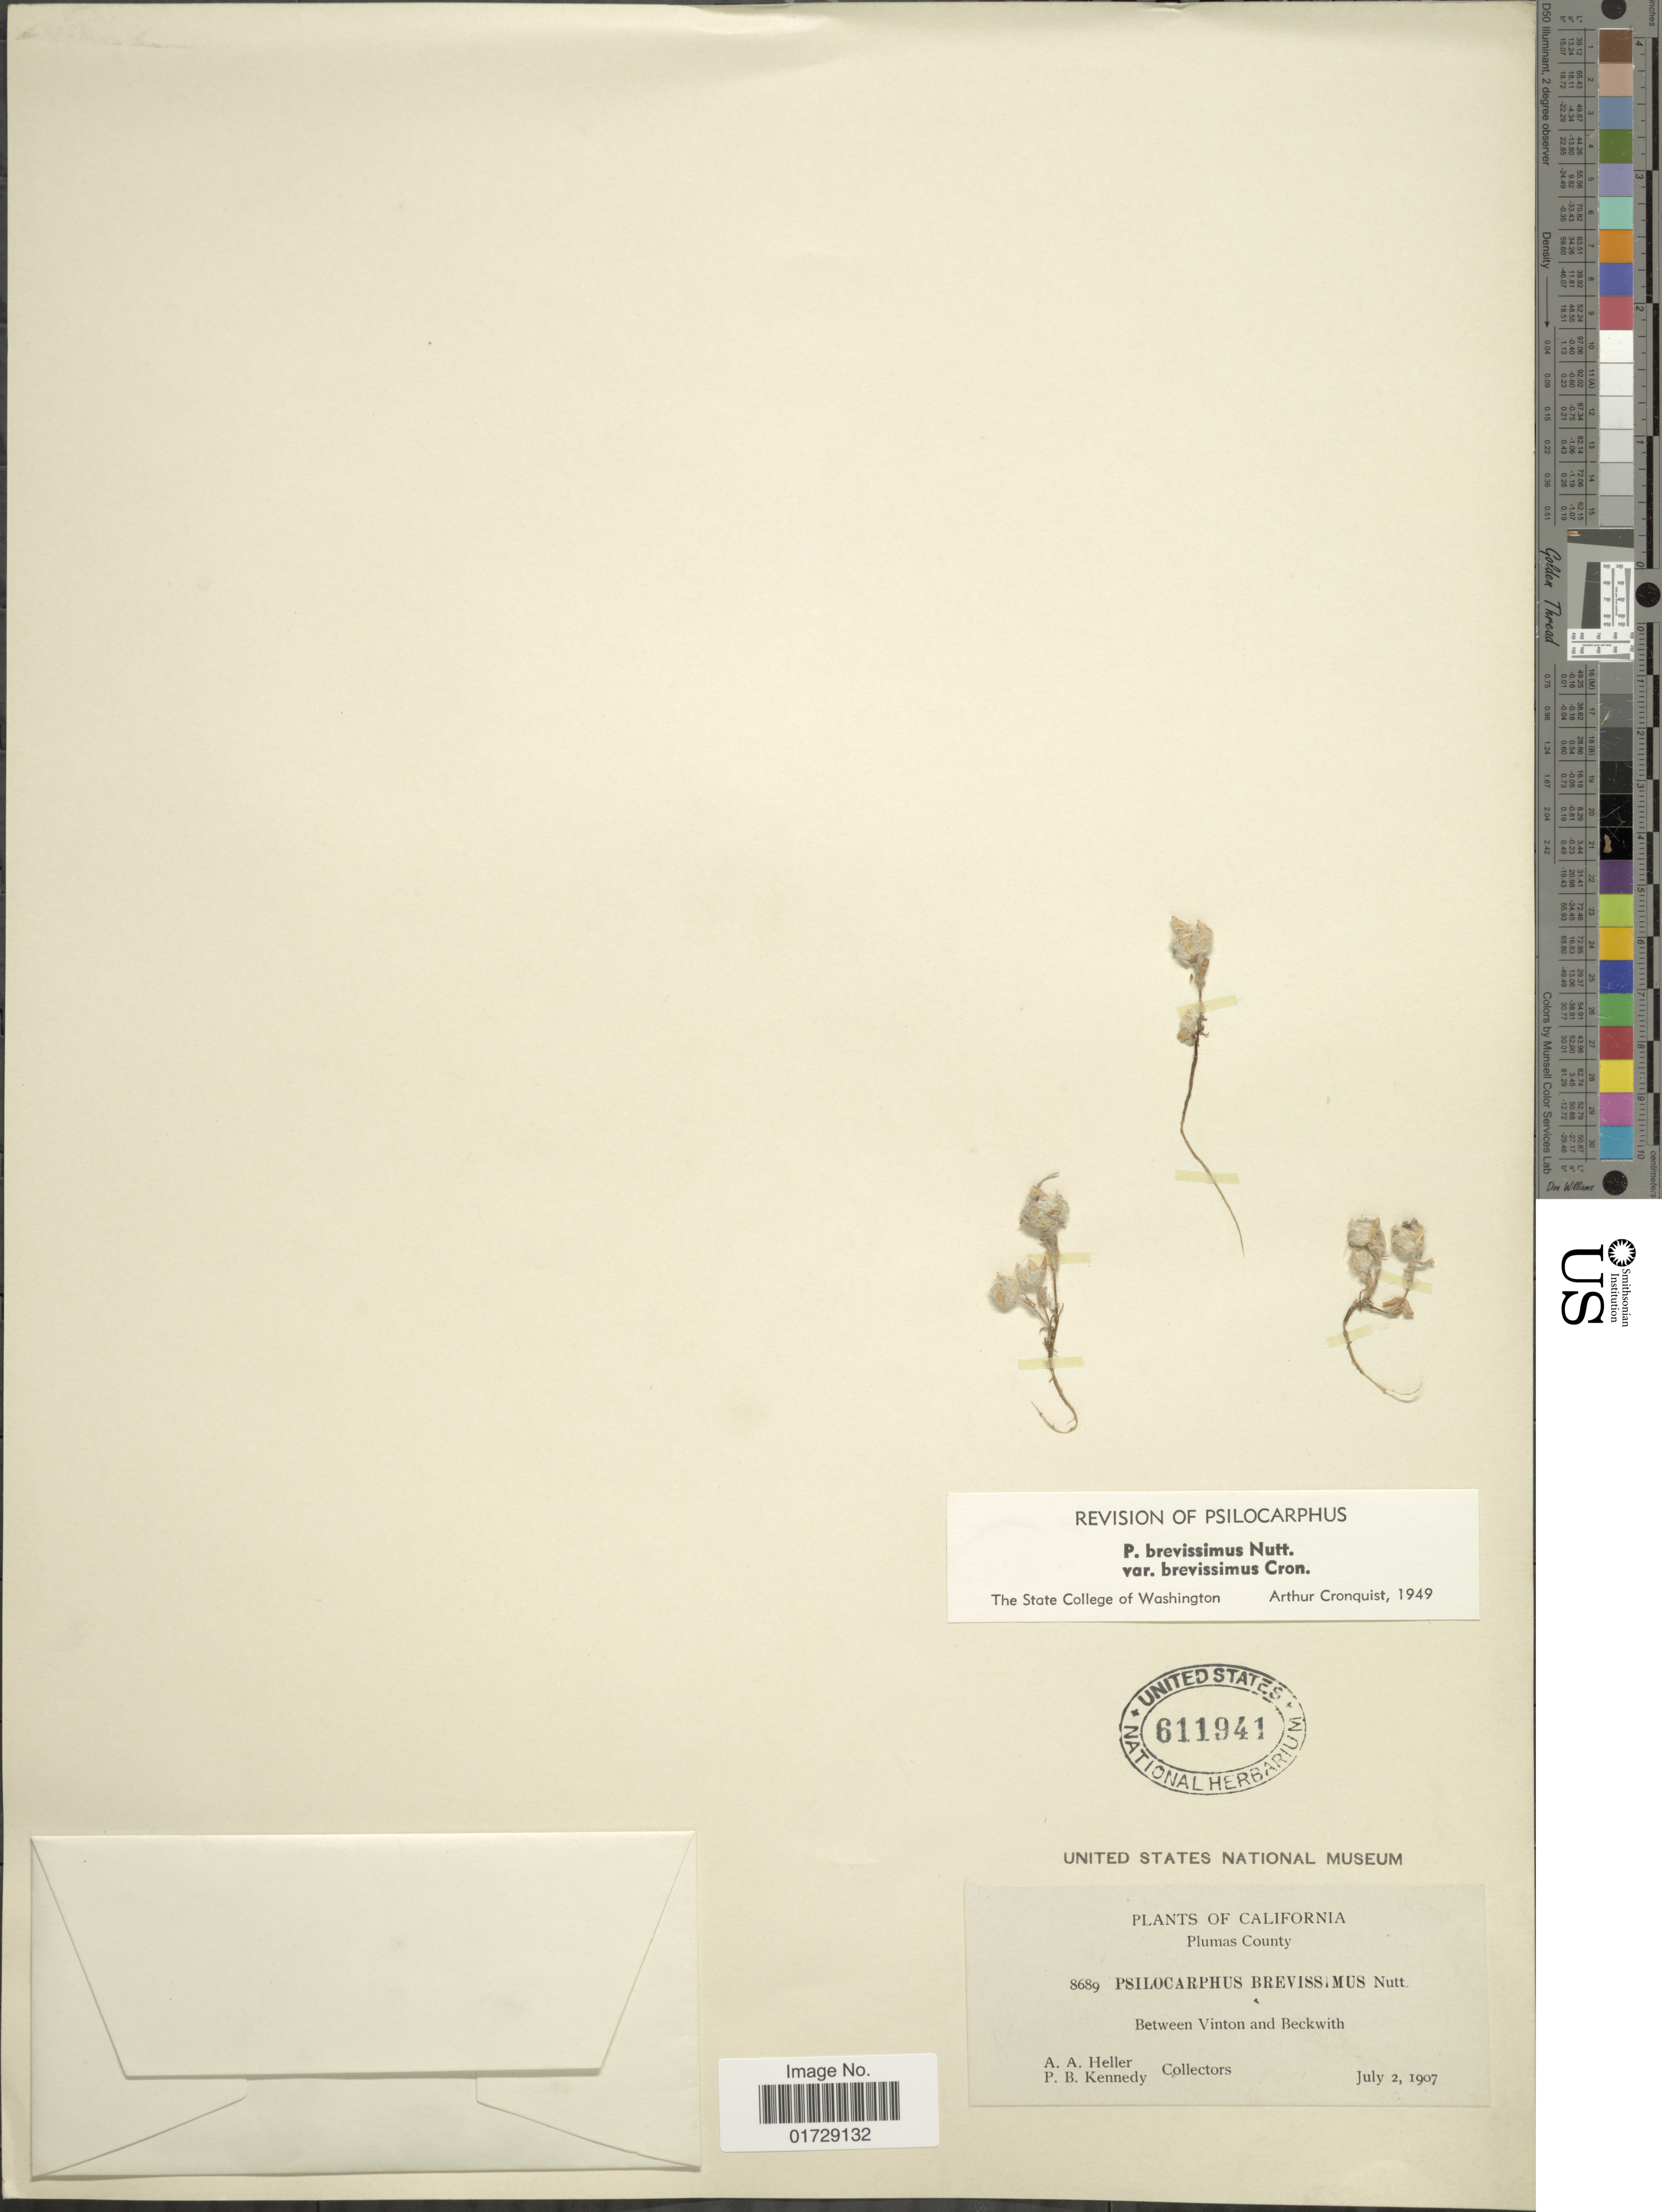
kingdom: Plantae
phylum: Tracheophyta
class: Magnoliopsida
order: Asterales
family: Asteraceae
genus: Psilocarphus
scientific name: Psilocarphus brevissimus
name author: Nutt.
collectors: A. A. Heller & P. B. Kennedy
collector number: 8689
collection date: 1907-06-02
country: United States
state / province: California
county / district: Plumas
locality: Plumas County, Between Vinton and Beckwith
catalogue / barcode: US 611941